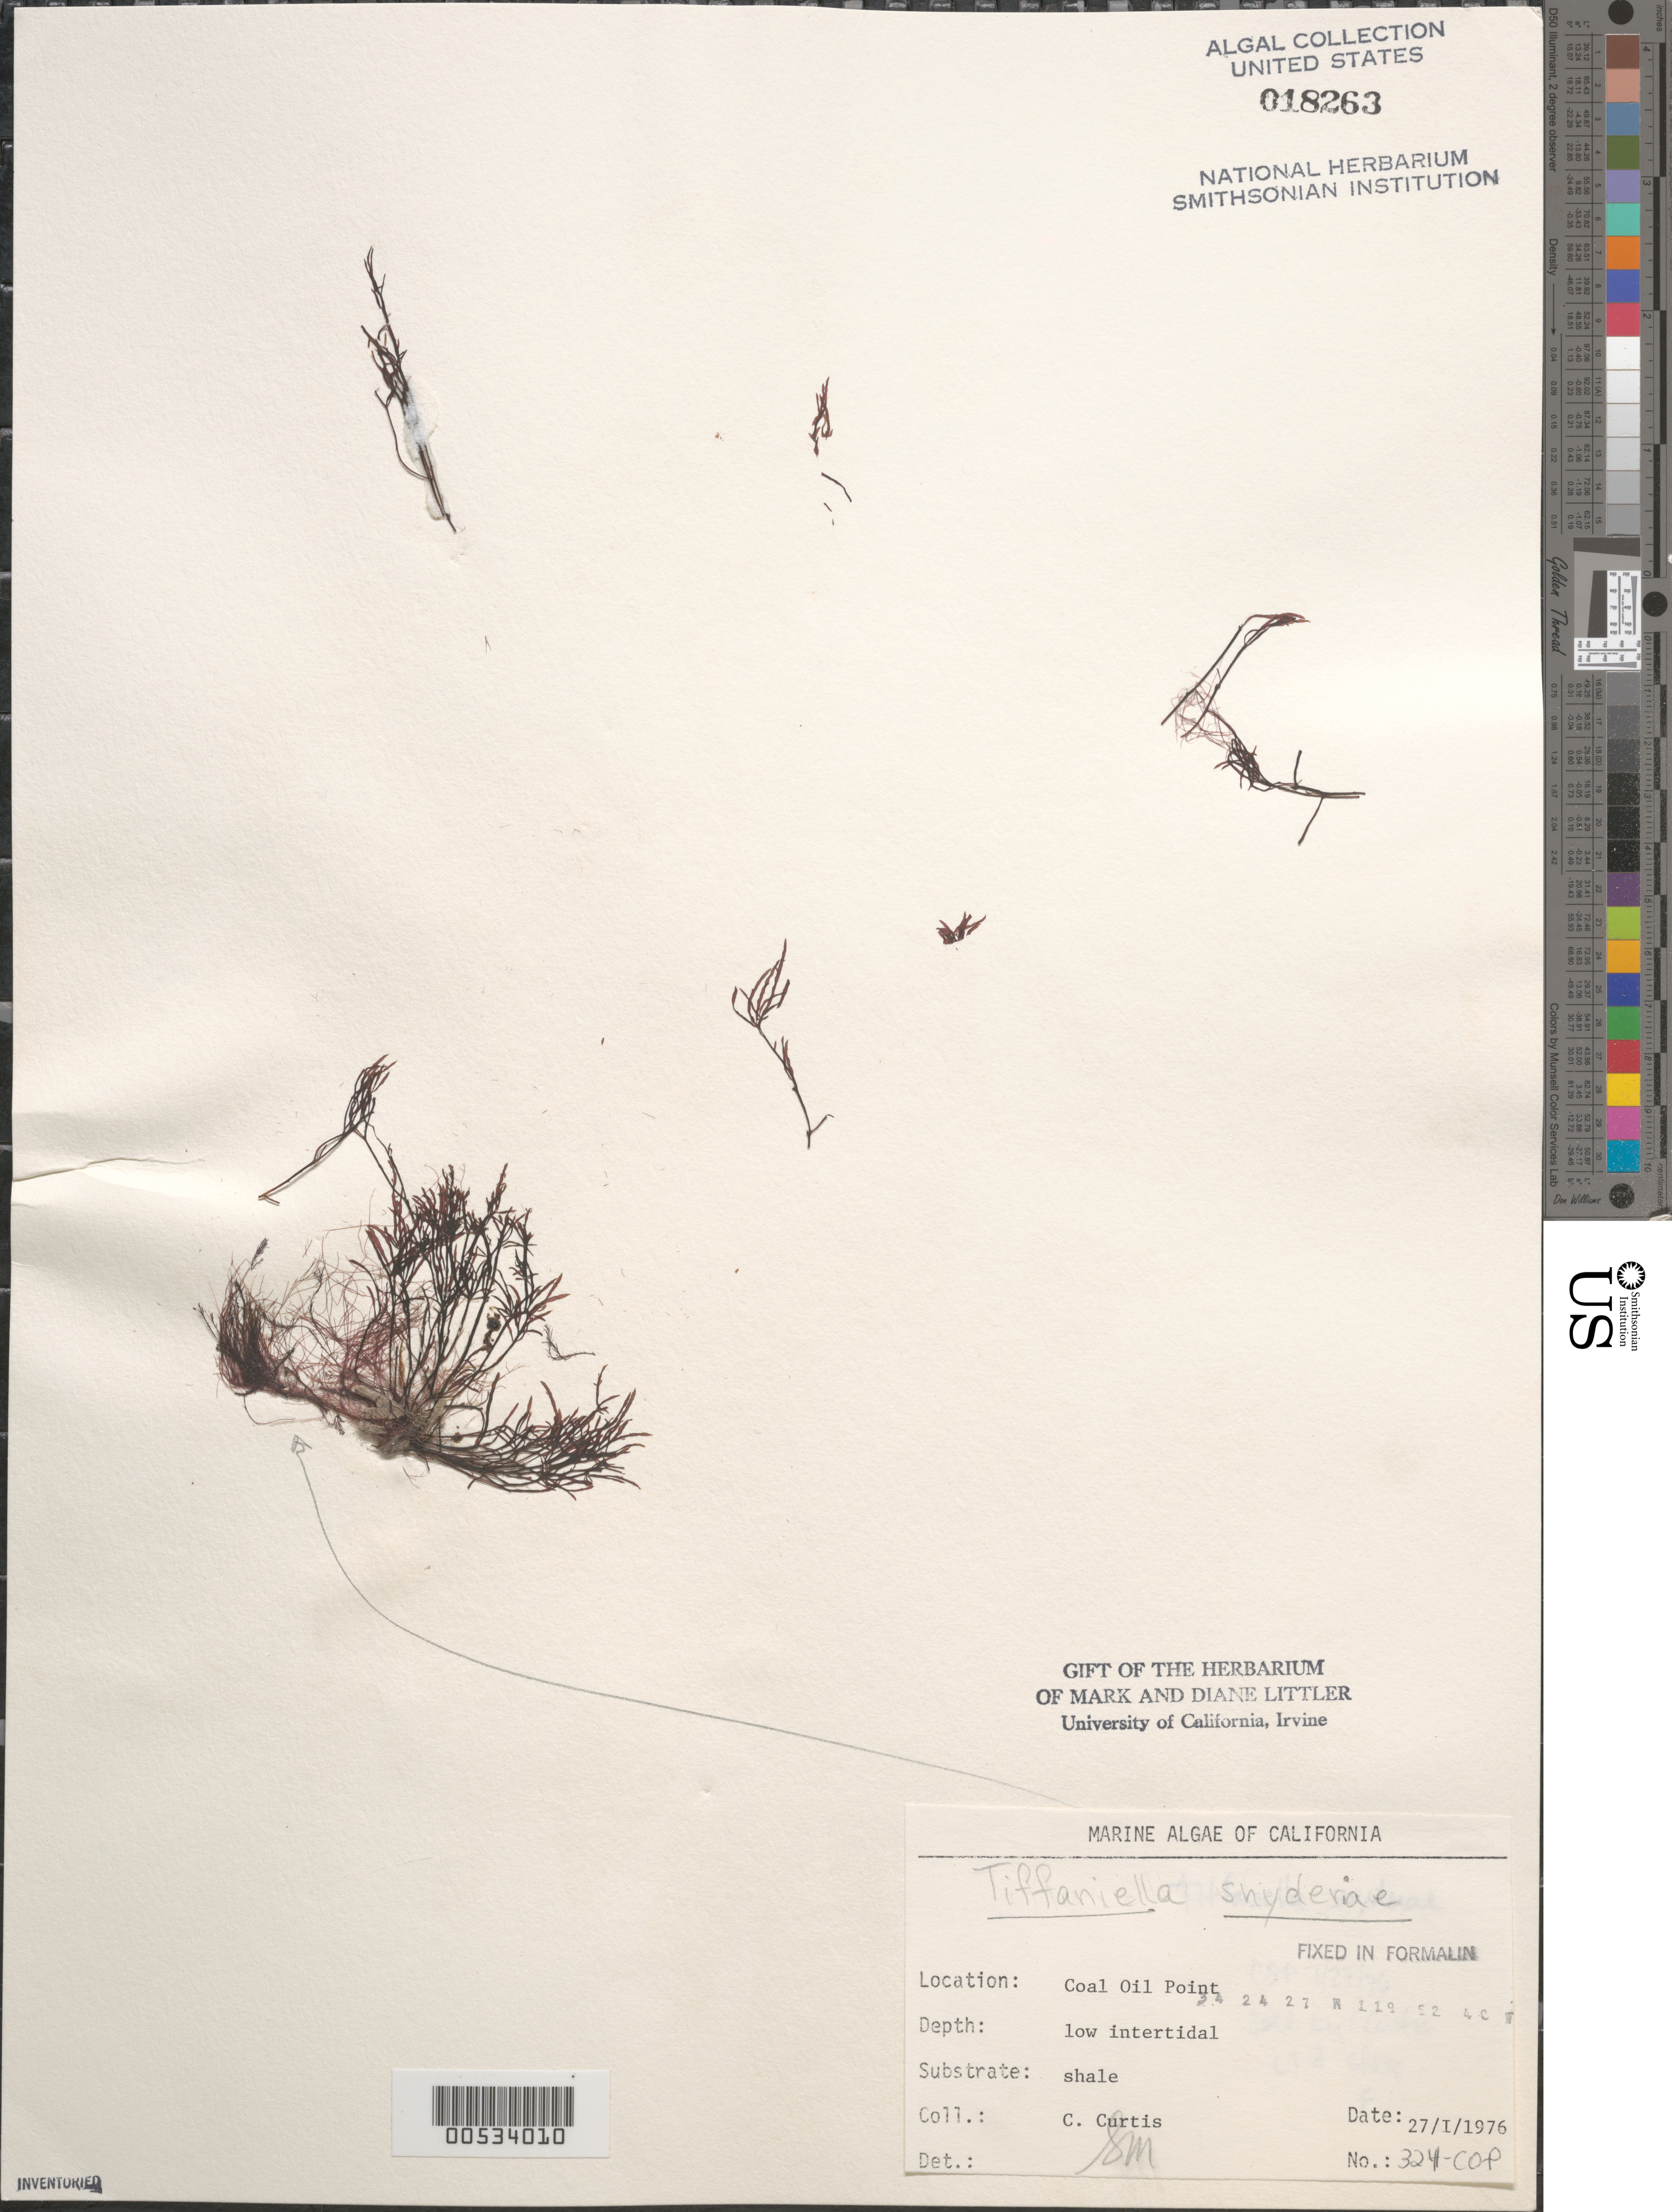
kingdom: Plantae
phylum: Rhodophyta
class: Florideophyceae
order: Ceramiales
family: Wrangeliaceae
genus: Tiffaniella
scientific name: Tiffaniella snyderae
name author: (Farl.) I.A. Abbott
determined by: Murray, S. N.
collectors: C. Curtis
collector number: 324-cop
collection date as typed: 27 Jan 1976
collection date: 1976-01-27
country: United States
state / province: California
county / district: Santa Barbara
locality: Coal Oil Point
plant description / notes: BLM-SOCALBIGHT Rocky Intertidal Survey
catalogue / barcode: US 18263